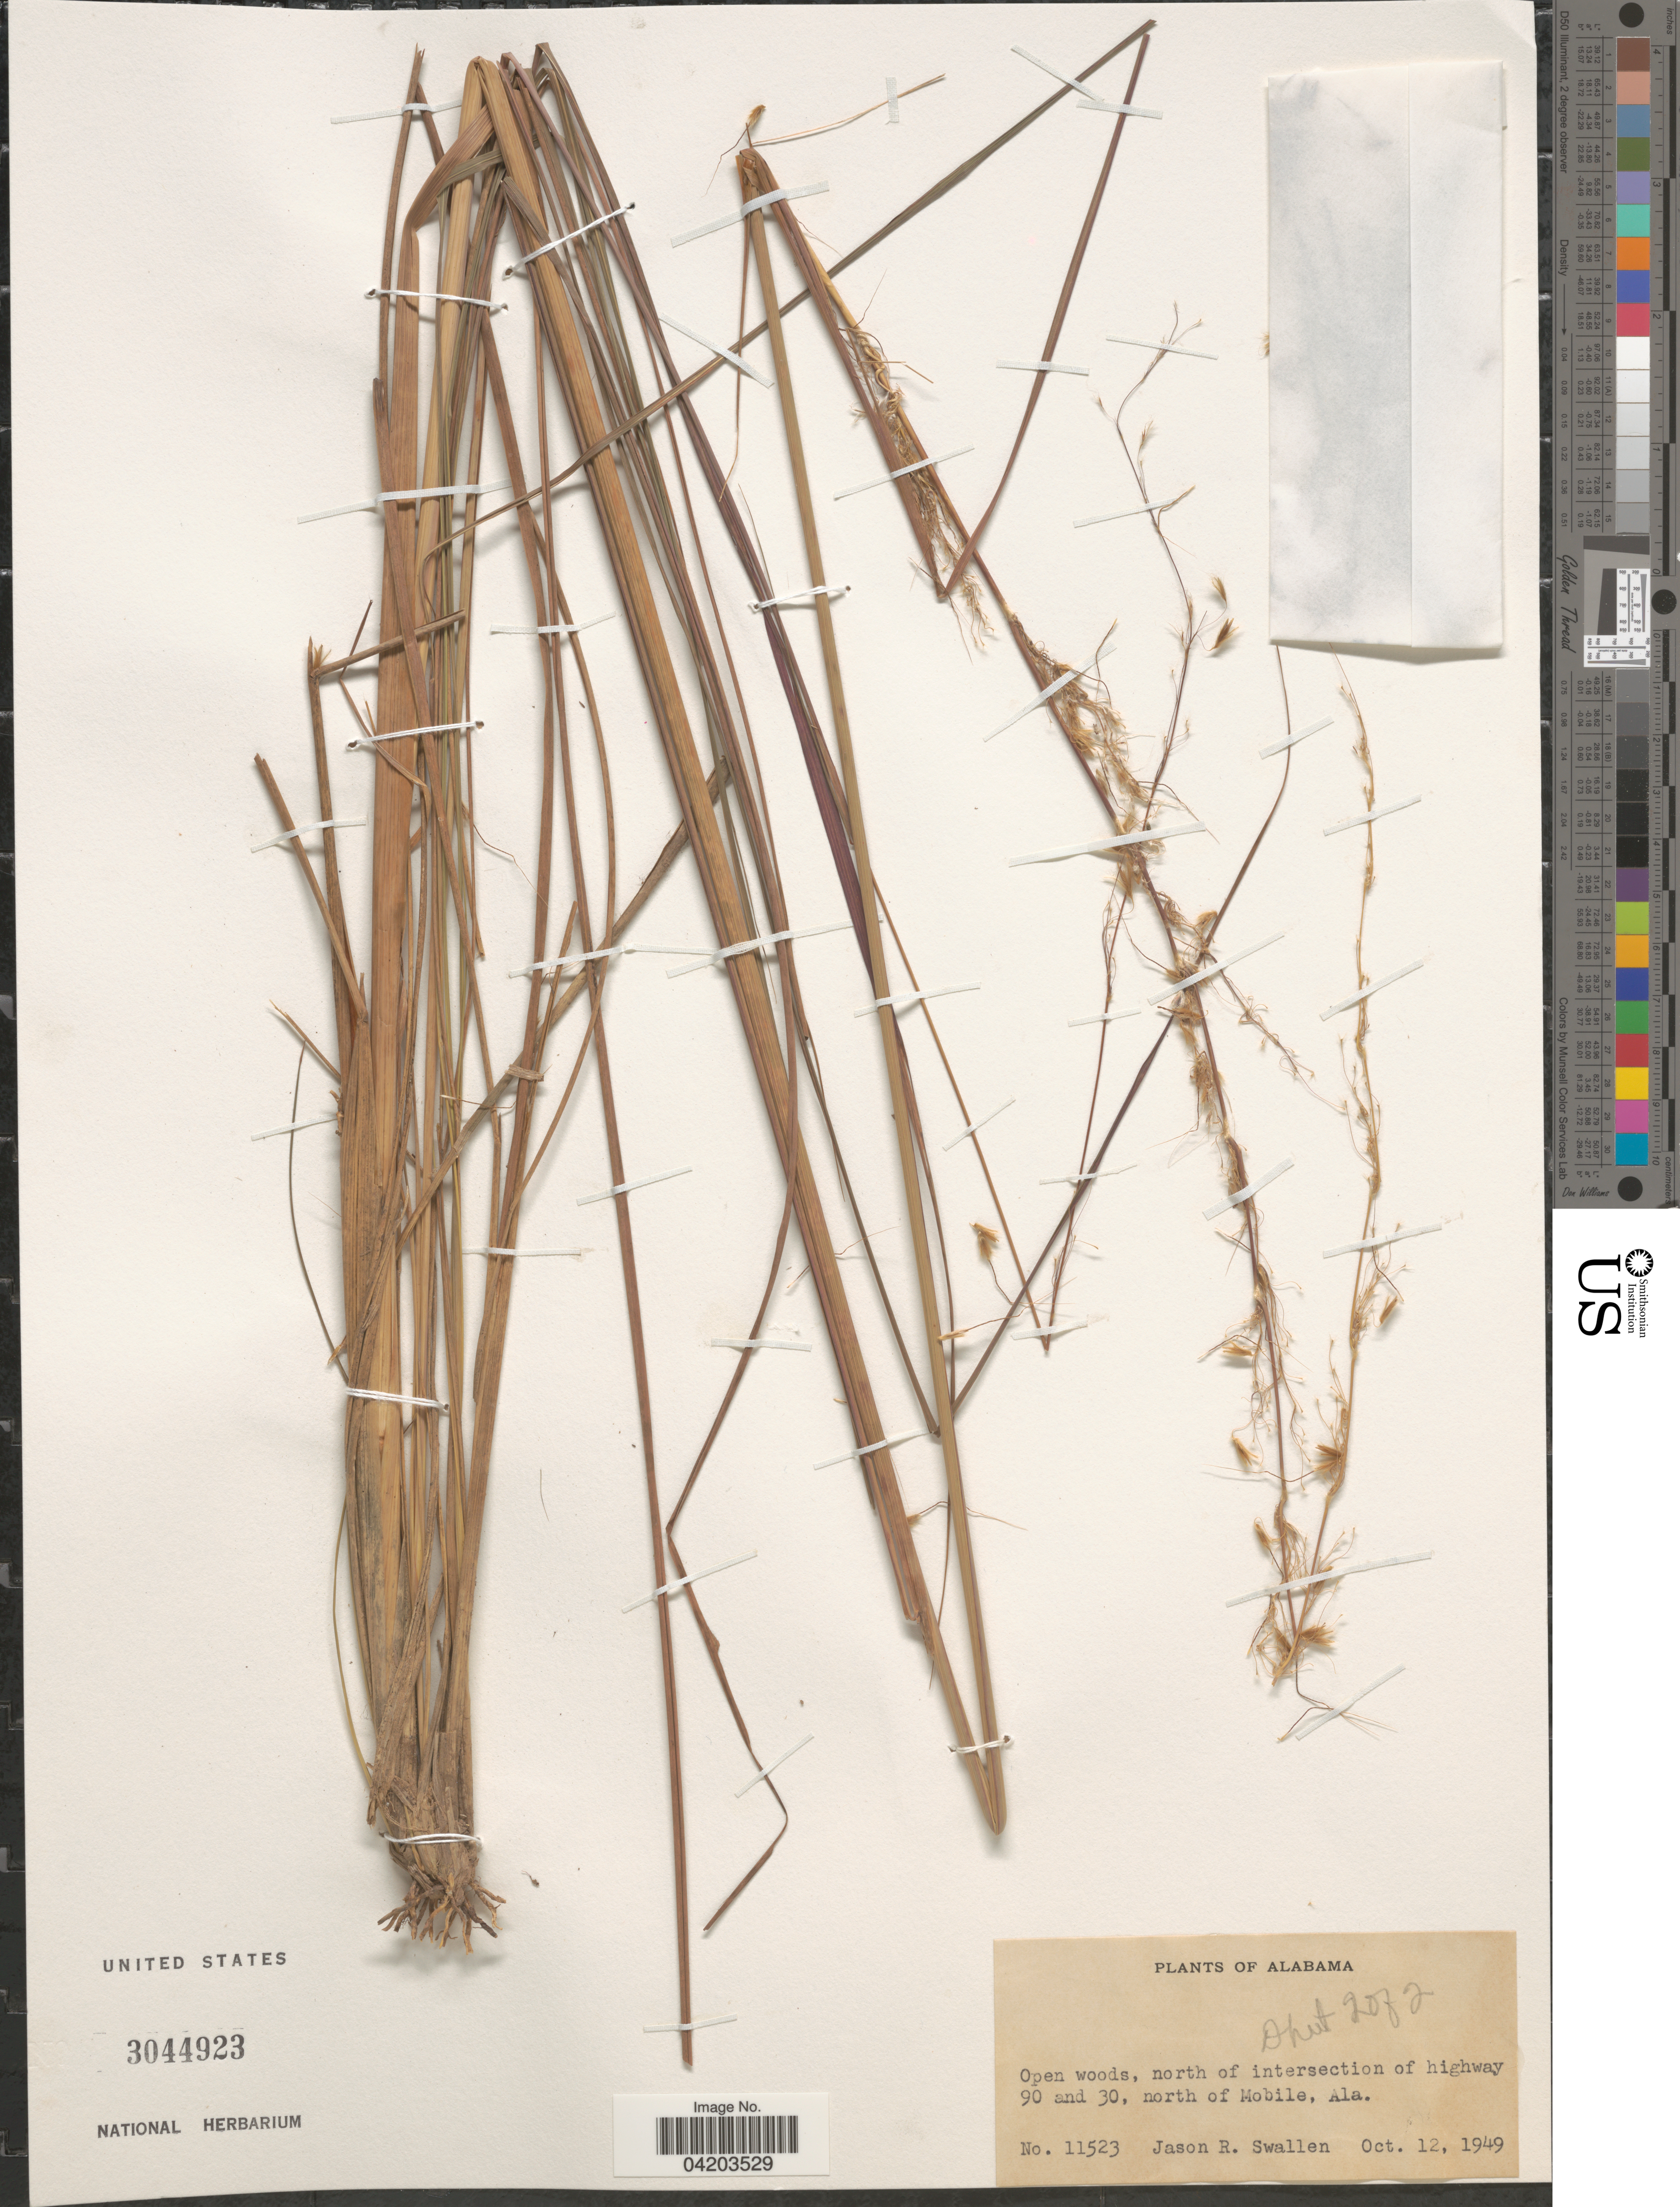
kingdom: Plantae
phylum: Tracheophyta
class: Liliopsida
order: Poales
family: Poaceae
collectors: J. R. Swallen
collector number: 11523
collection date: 1949-10-12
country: United States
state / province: Alabama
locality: North of intersection of Highway 90 and 30, north of Mobile.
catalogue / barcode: US 3044923